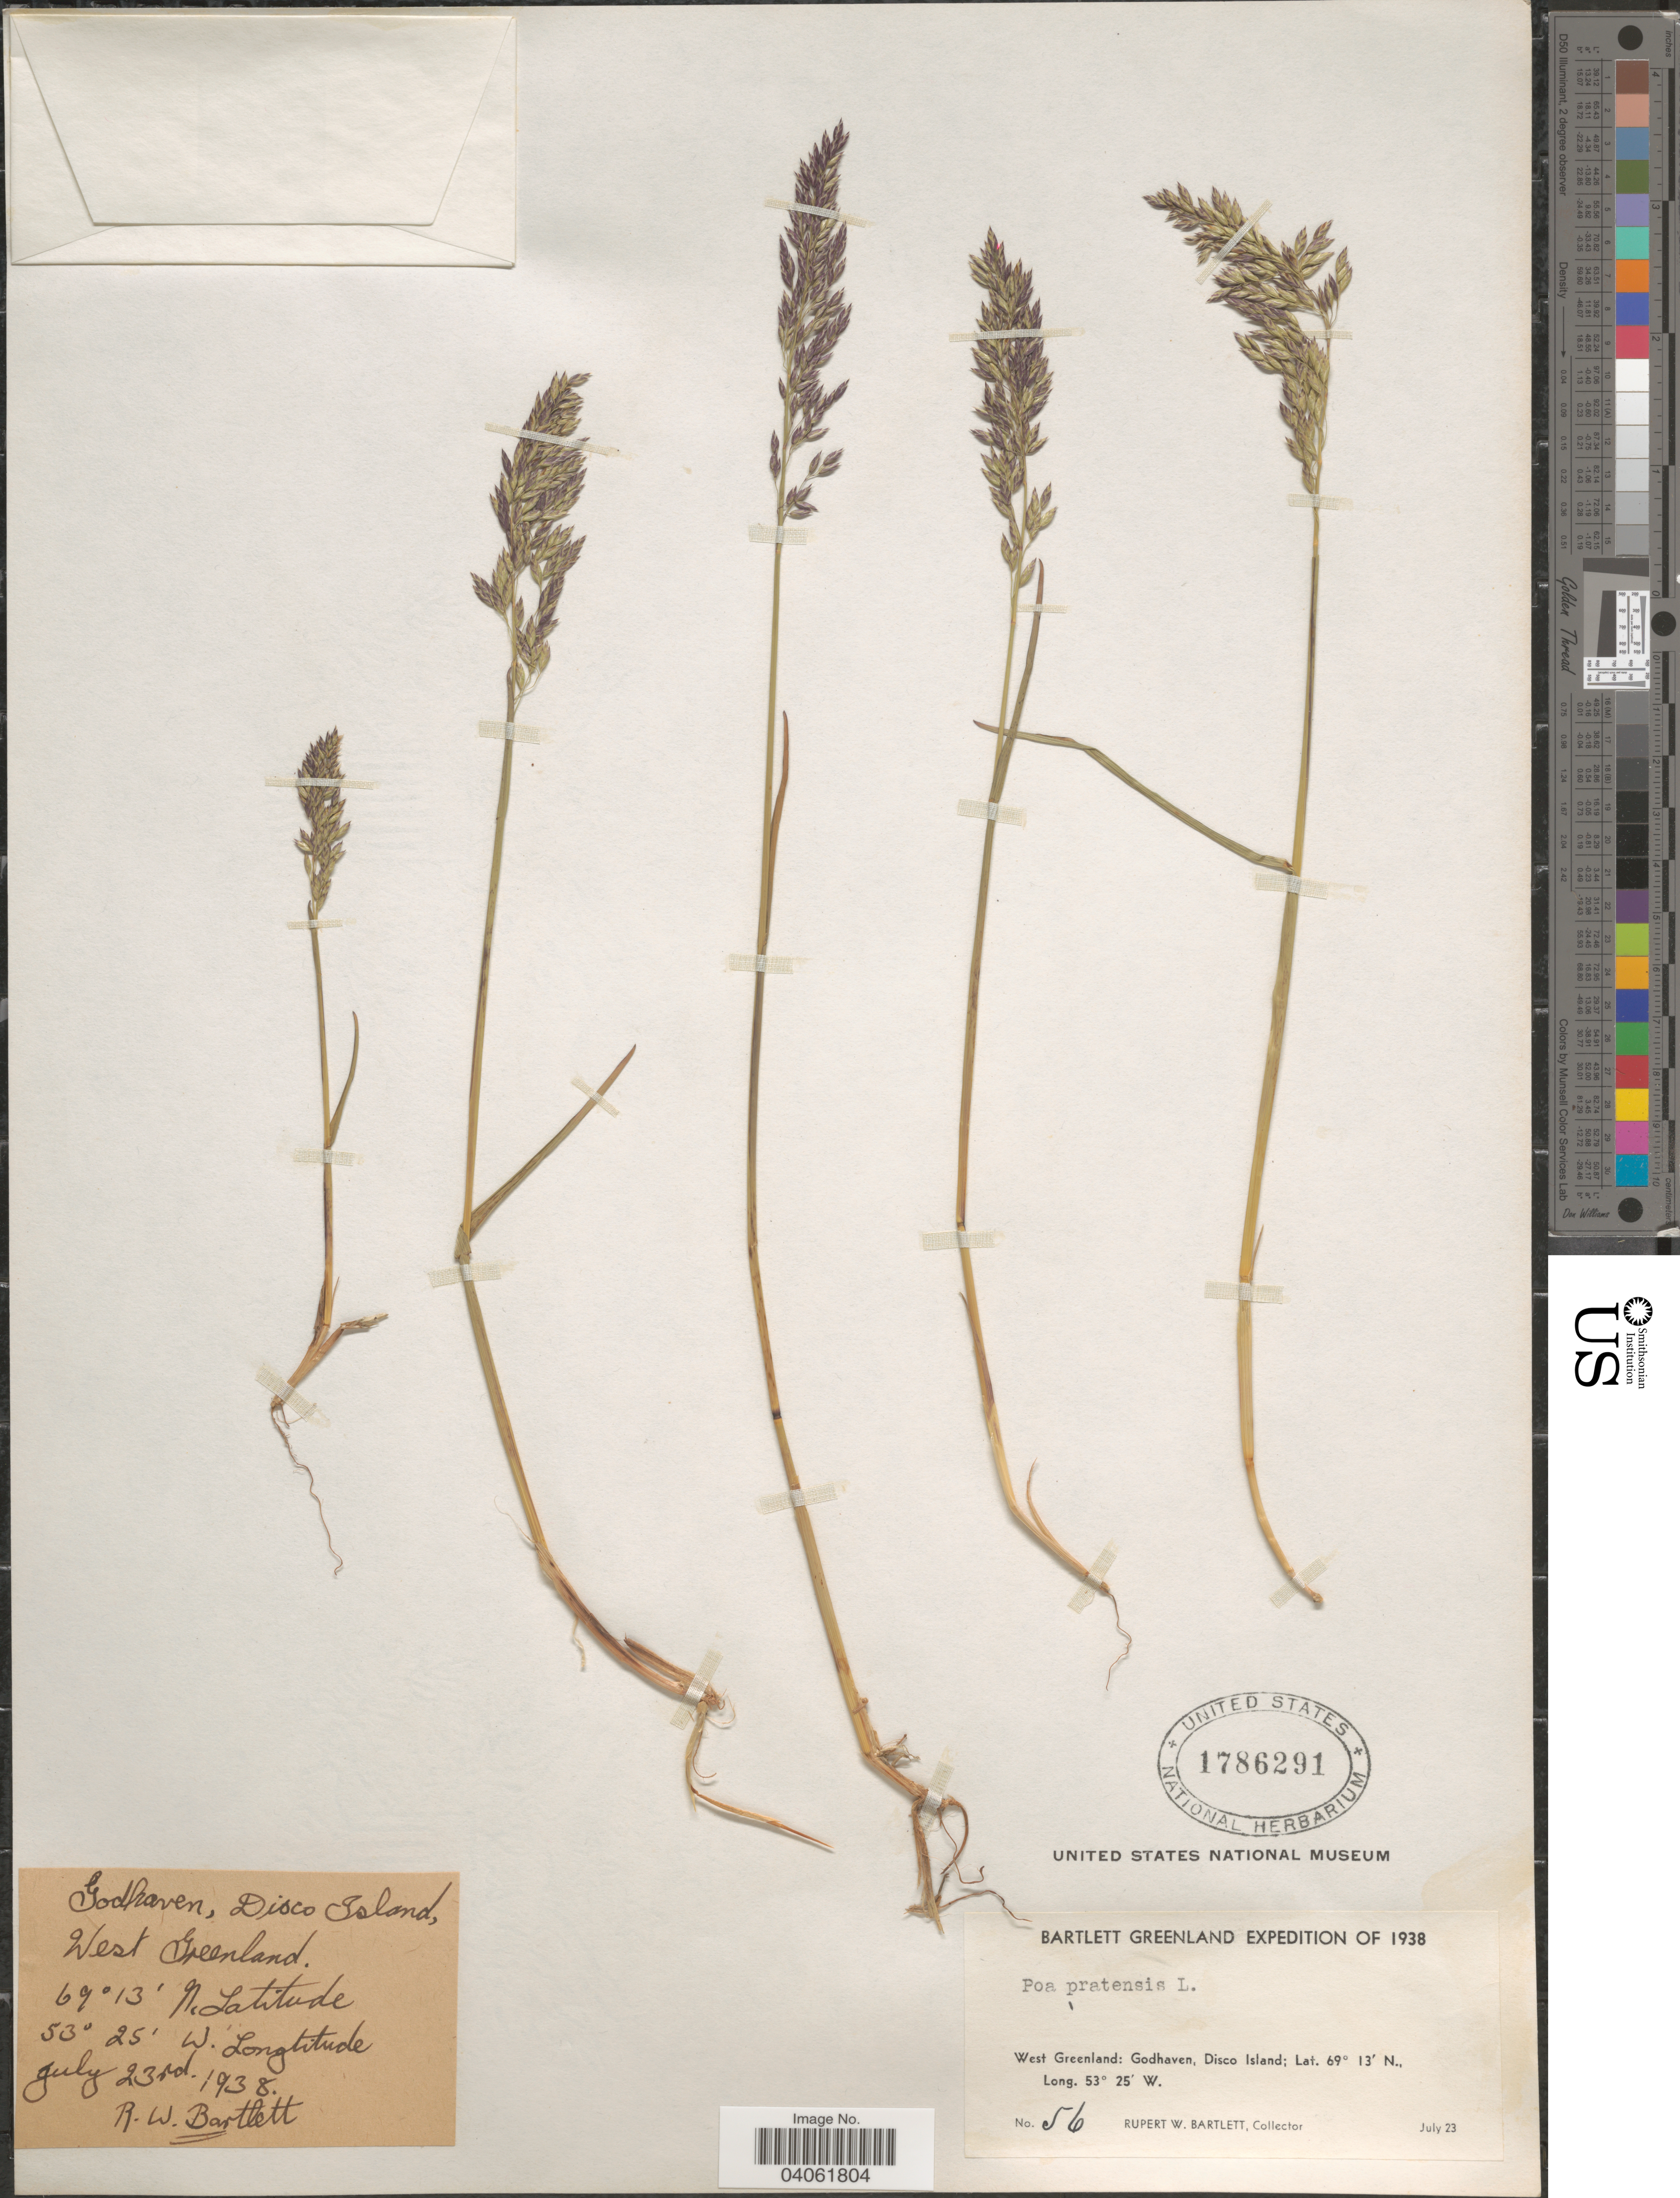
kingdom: Plantae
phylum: Tracheophyta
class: Liliopsida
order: Poales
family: Poaceae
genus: Poa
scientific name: Poa pratensis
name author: L.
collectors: R. W. Bartlett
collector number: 56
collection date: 1938-07-23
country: Greenland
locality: Godhaven, Disco Island, West Greenland.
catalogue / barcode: US 1786291